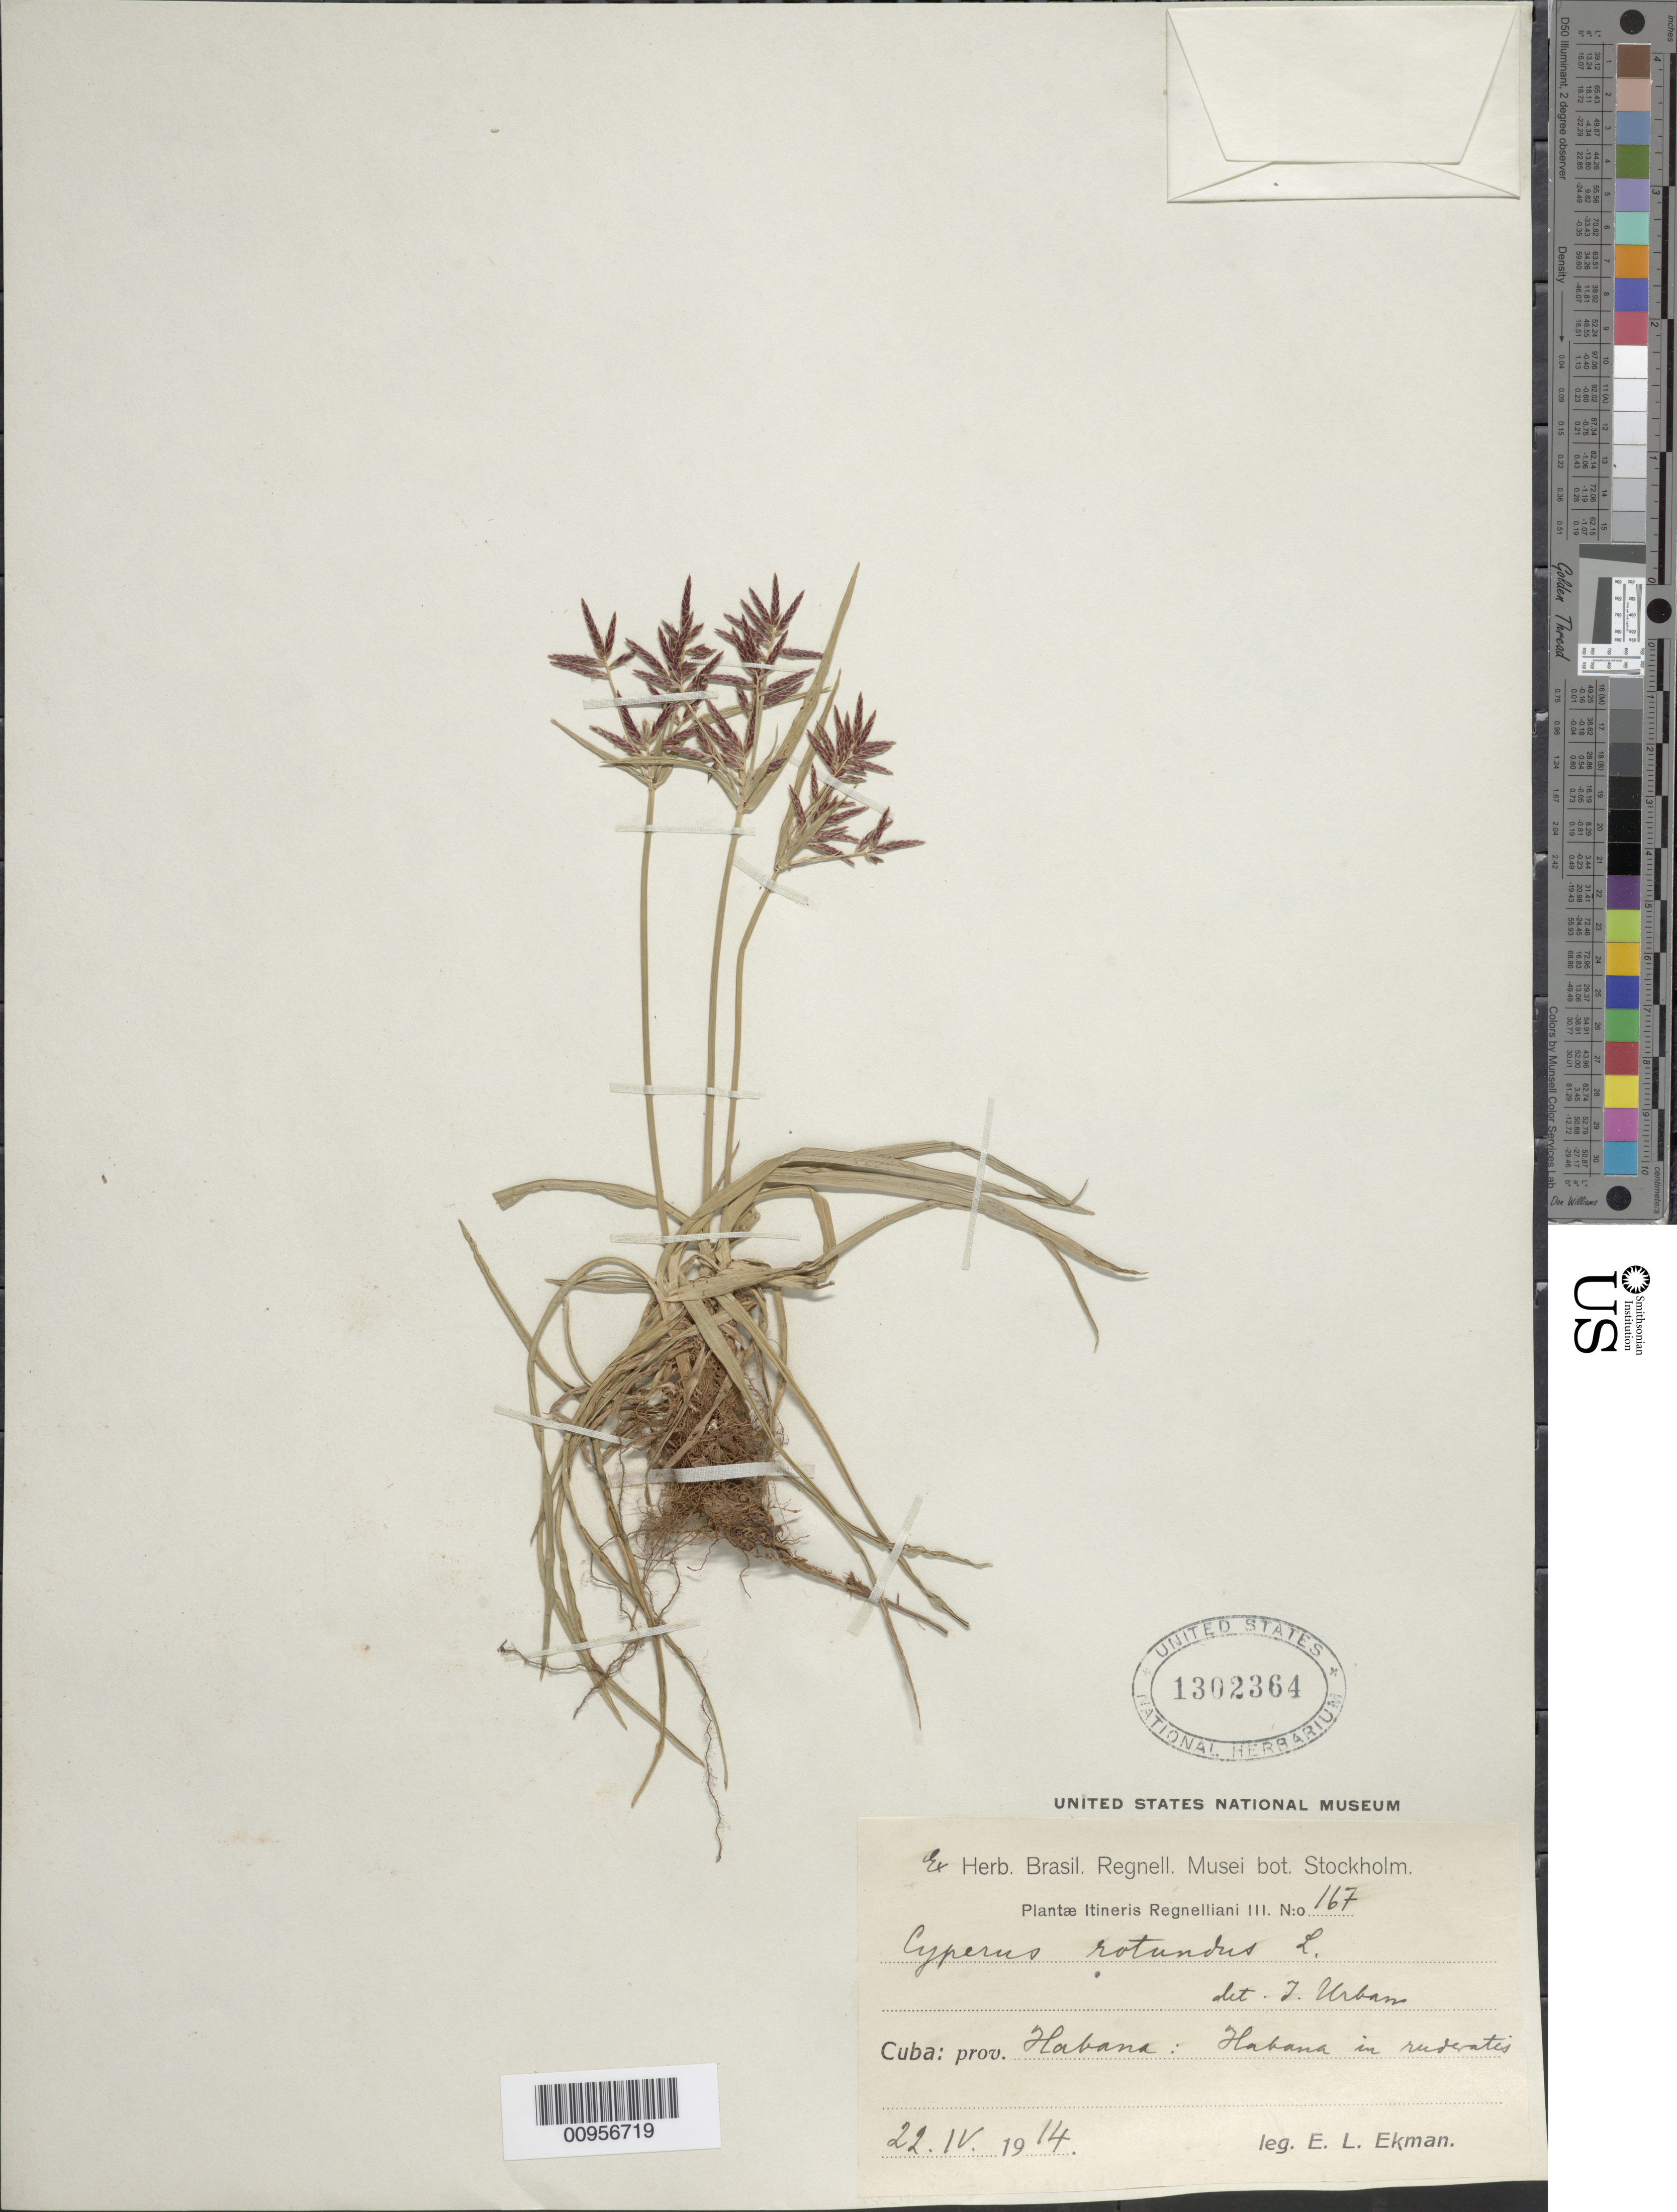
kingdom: Plantae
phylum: Tracheophyta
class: Liliopsida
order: Poales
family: Cyperaceae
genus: Cyperus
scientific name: Cyperus rotundus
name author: L.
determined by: Urban, --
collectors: E. L. Ekman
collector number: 167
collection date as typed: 22 Apr 1914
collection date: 1914-04-22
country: Cuba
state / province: La Habana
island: Cuba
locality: Habana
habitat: In ruderatis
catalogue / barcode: US 1302364